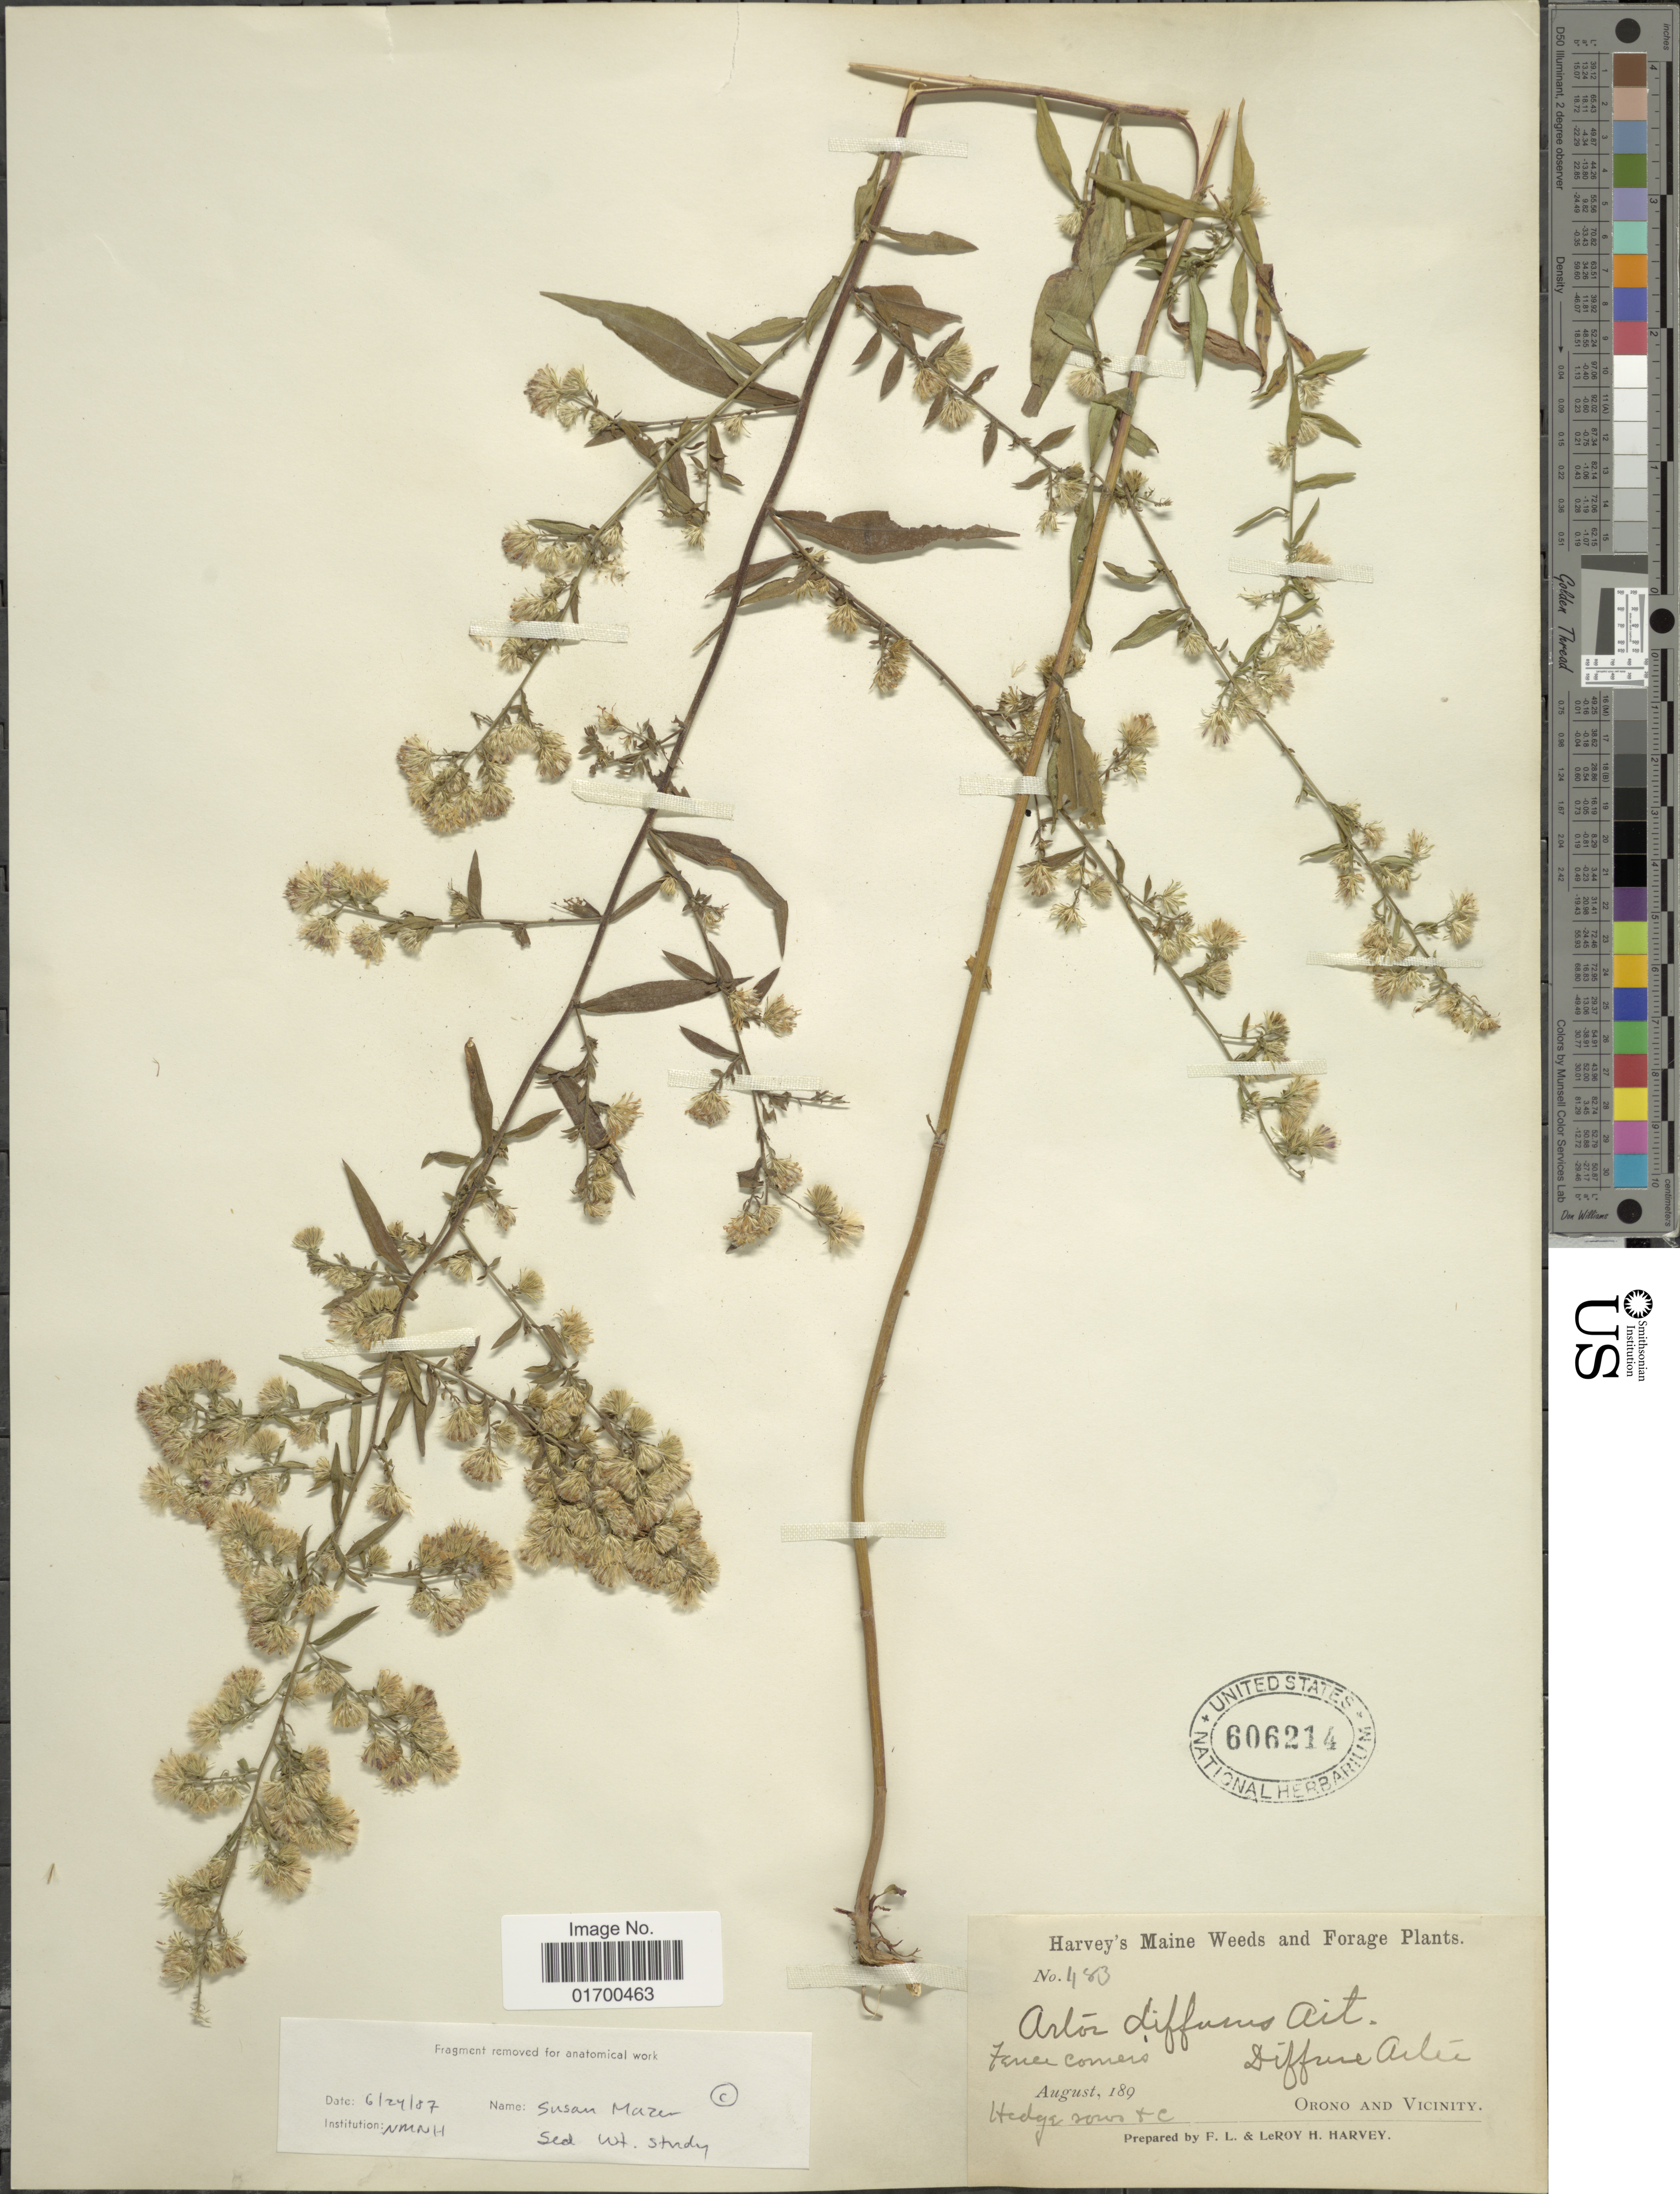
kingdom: Plantae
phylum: Tracheophyta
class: Magnoliopsida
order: Asterales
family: Asteraceae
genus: Symphyotrichum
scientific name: Symphyotrichum lateriflorum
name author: (L.) Á. Löve & D. Löve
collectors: F. L. Harvey & L. H. Harvey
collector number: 483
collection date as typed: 189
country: United States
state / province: Maine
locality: Fenee Comers, Diffure Ailie, Orono and Vicinity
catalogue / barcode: US 606214